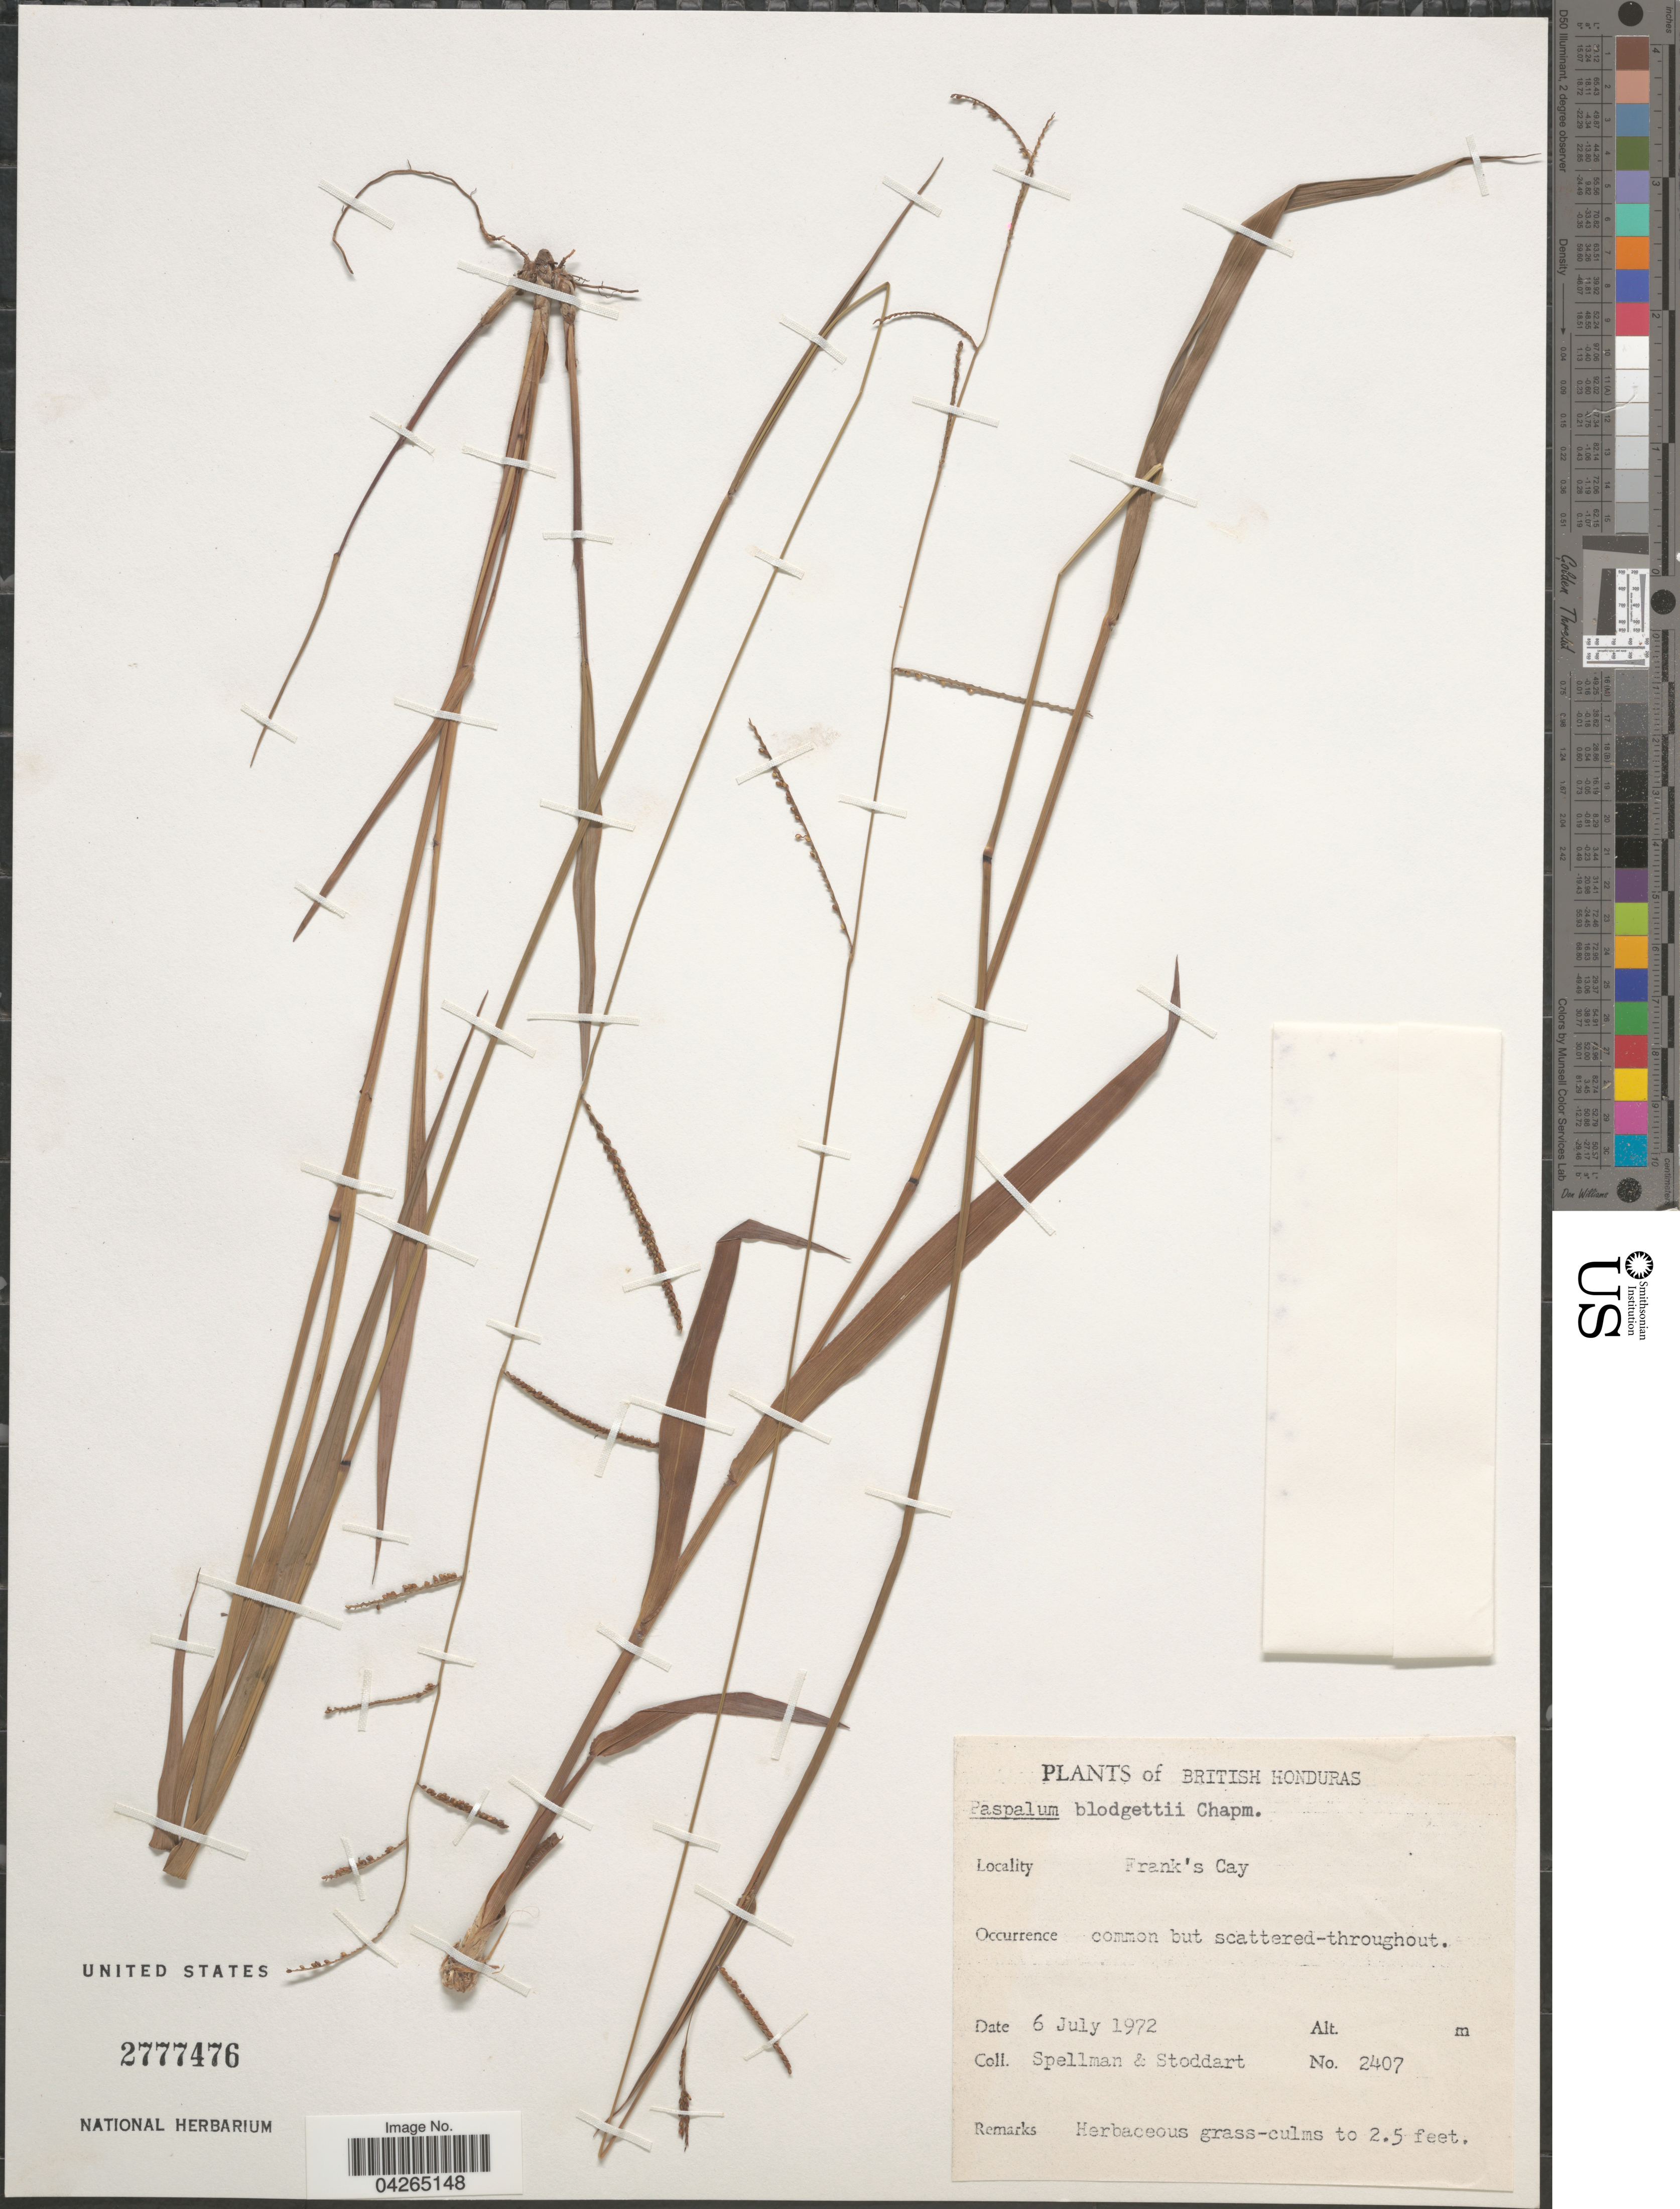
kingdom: Plantae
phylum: Tracheophyta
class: Liliopsida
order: Poales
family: Poaceae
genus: Paspalum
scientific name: Paspalum blodgettii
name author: Chapm.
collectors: Spellman, -- & -. Stoddart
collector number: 2407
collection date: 1972-07-06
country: Belize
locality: British Honduras. Frank's Cay.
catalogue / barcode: US 2777476